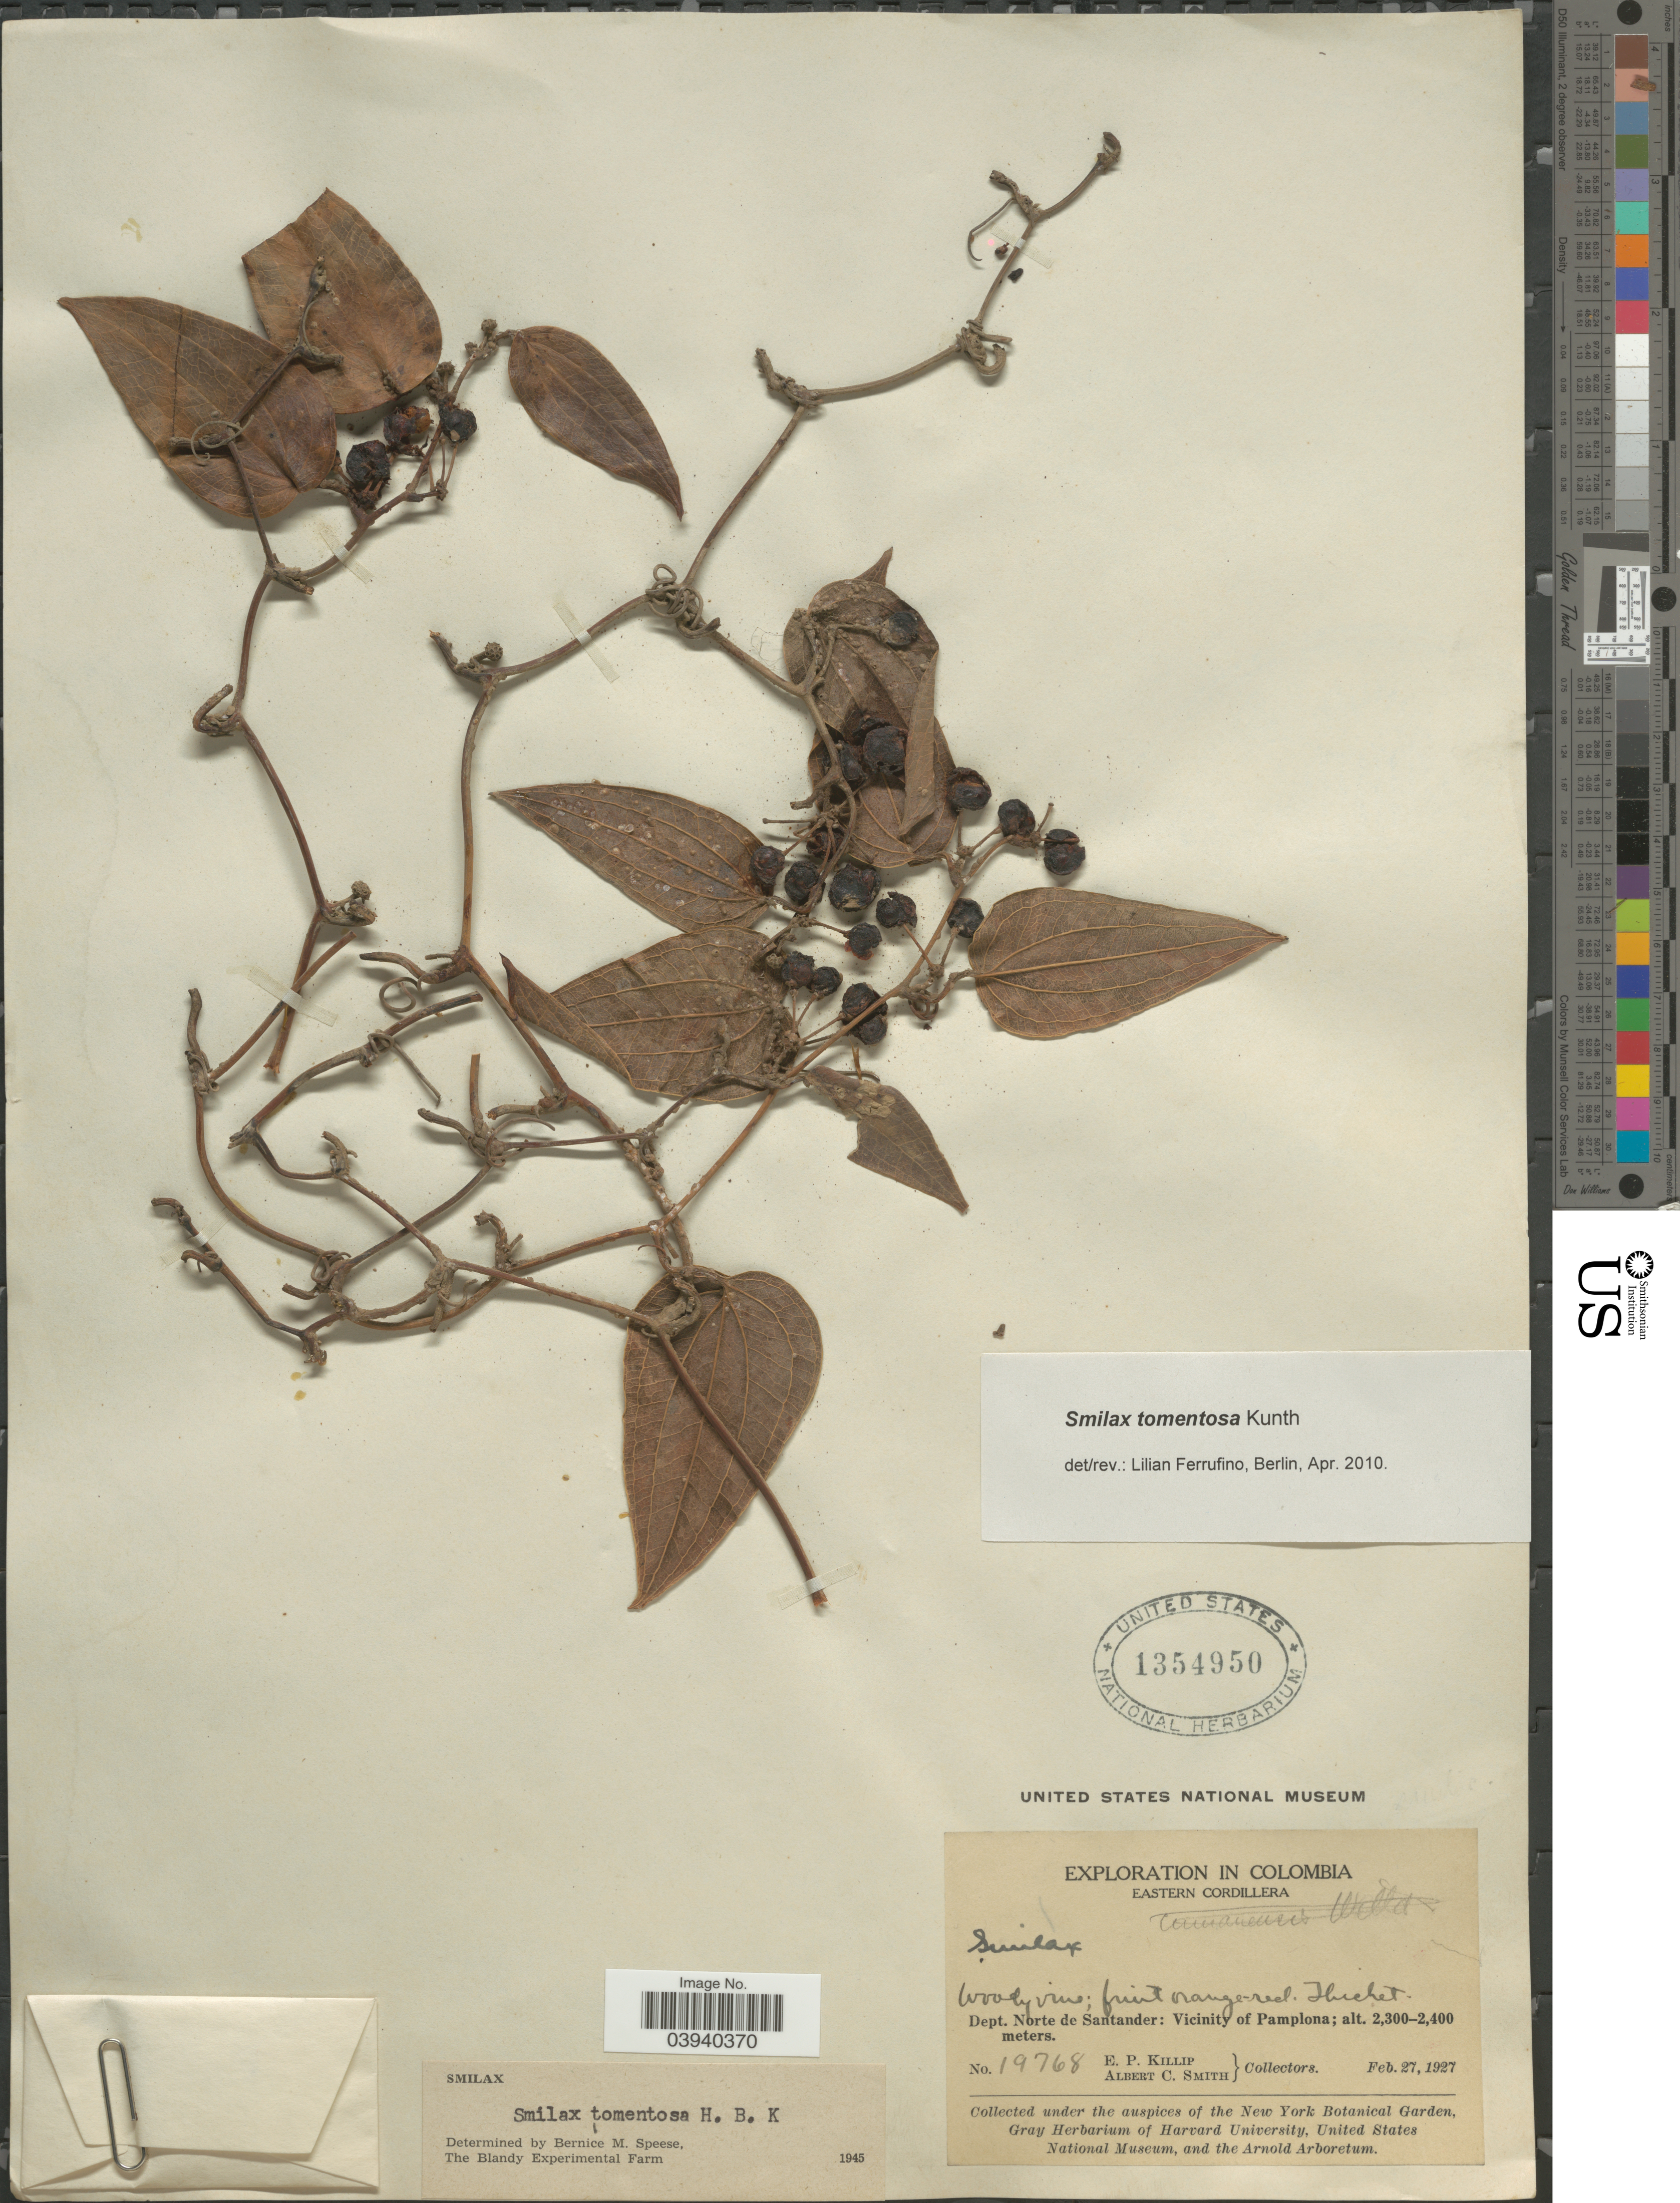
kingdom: Plantae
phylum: Tracheophyta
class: Liliopsida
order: Liliales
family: Smilacaceae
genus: Smilax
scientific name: Smilax tomentosa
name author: Kunth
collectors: E. P. Killip & A. C. Smith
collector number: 19768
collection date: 1927-02-27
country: Colombia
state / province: Norte de Santander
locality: Eastern Cordillera. Dept. Norte de Santander: Vicinity of Pamplona.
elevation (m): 2300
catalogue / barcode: US 1354950